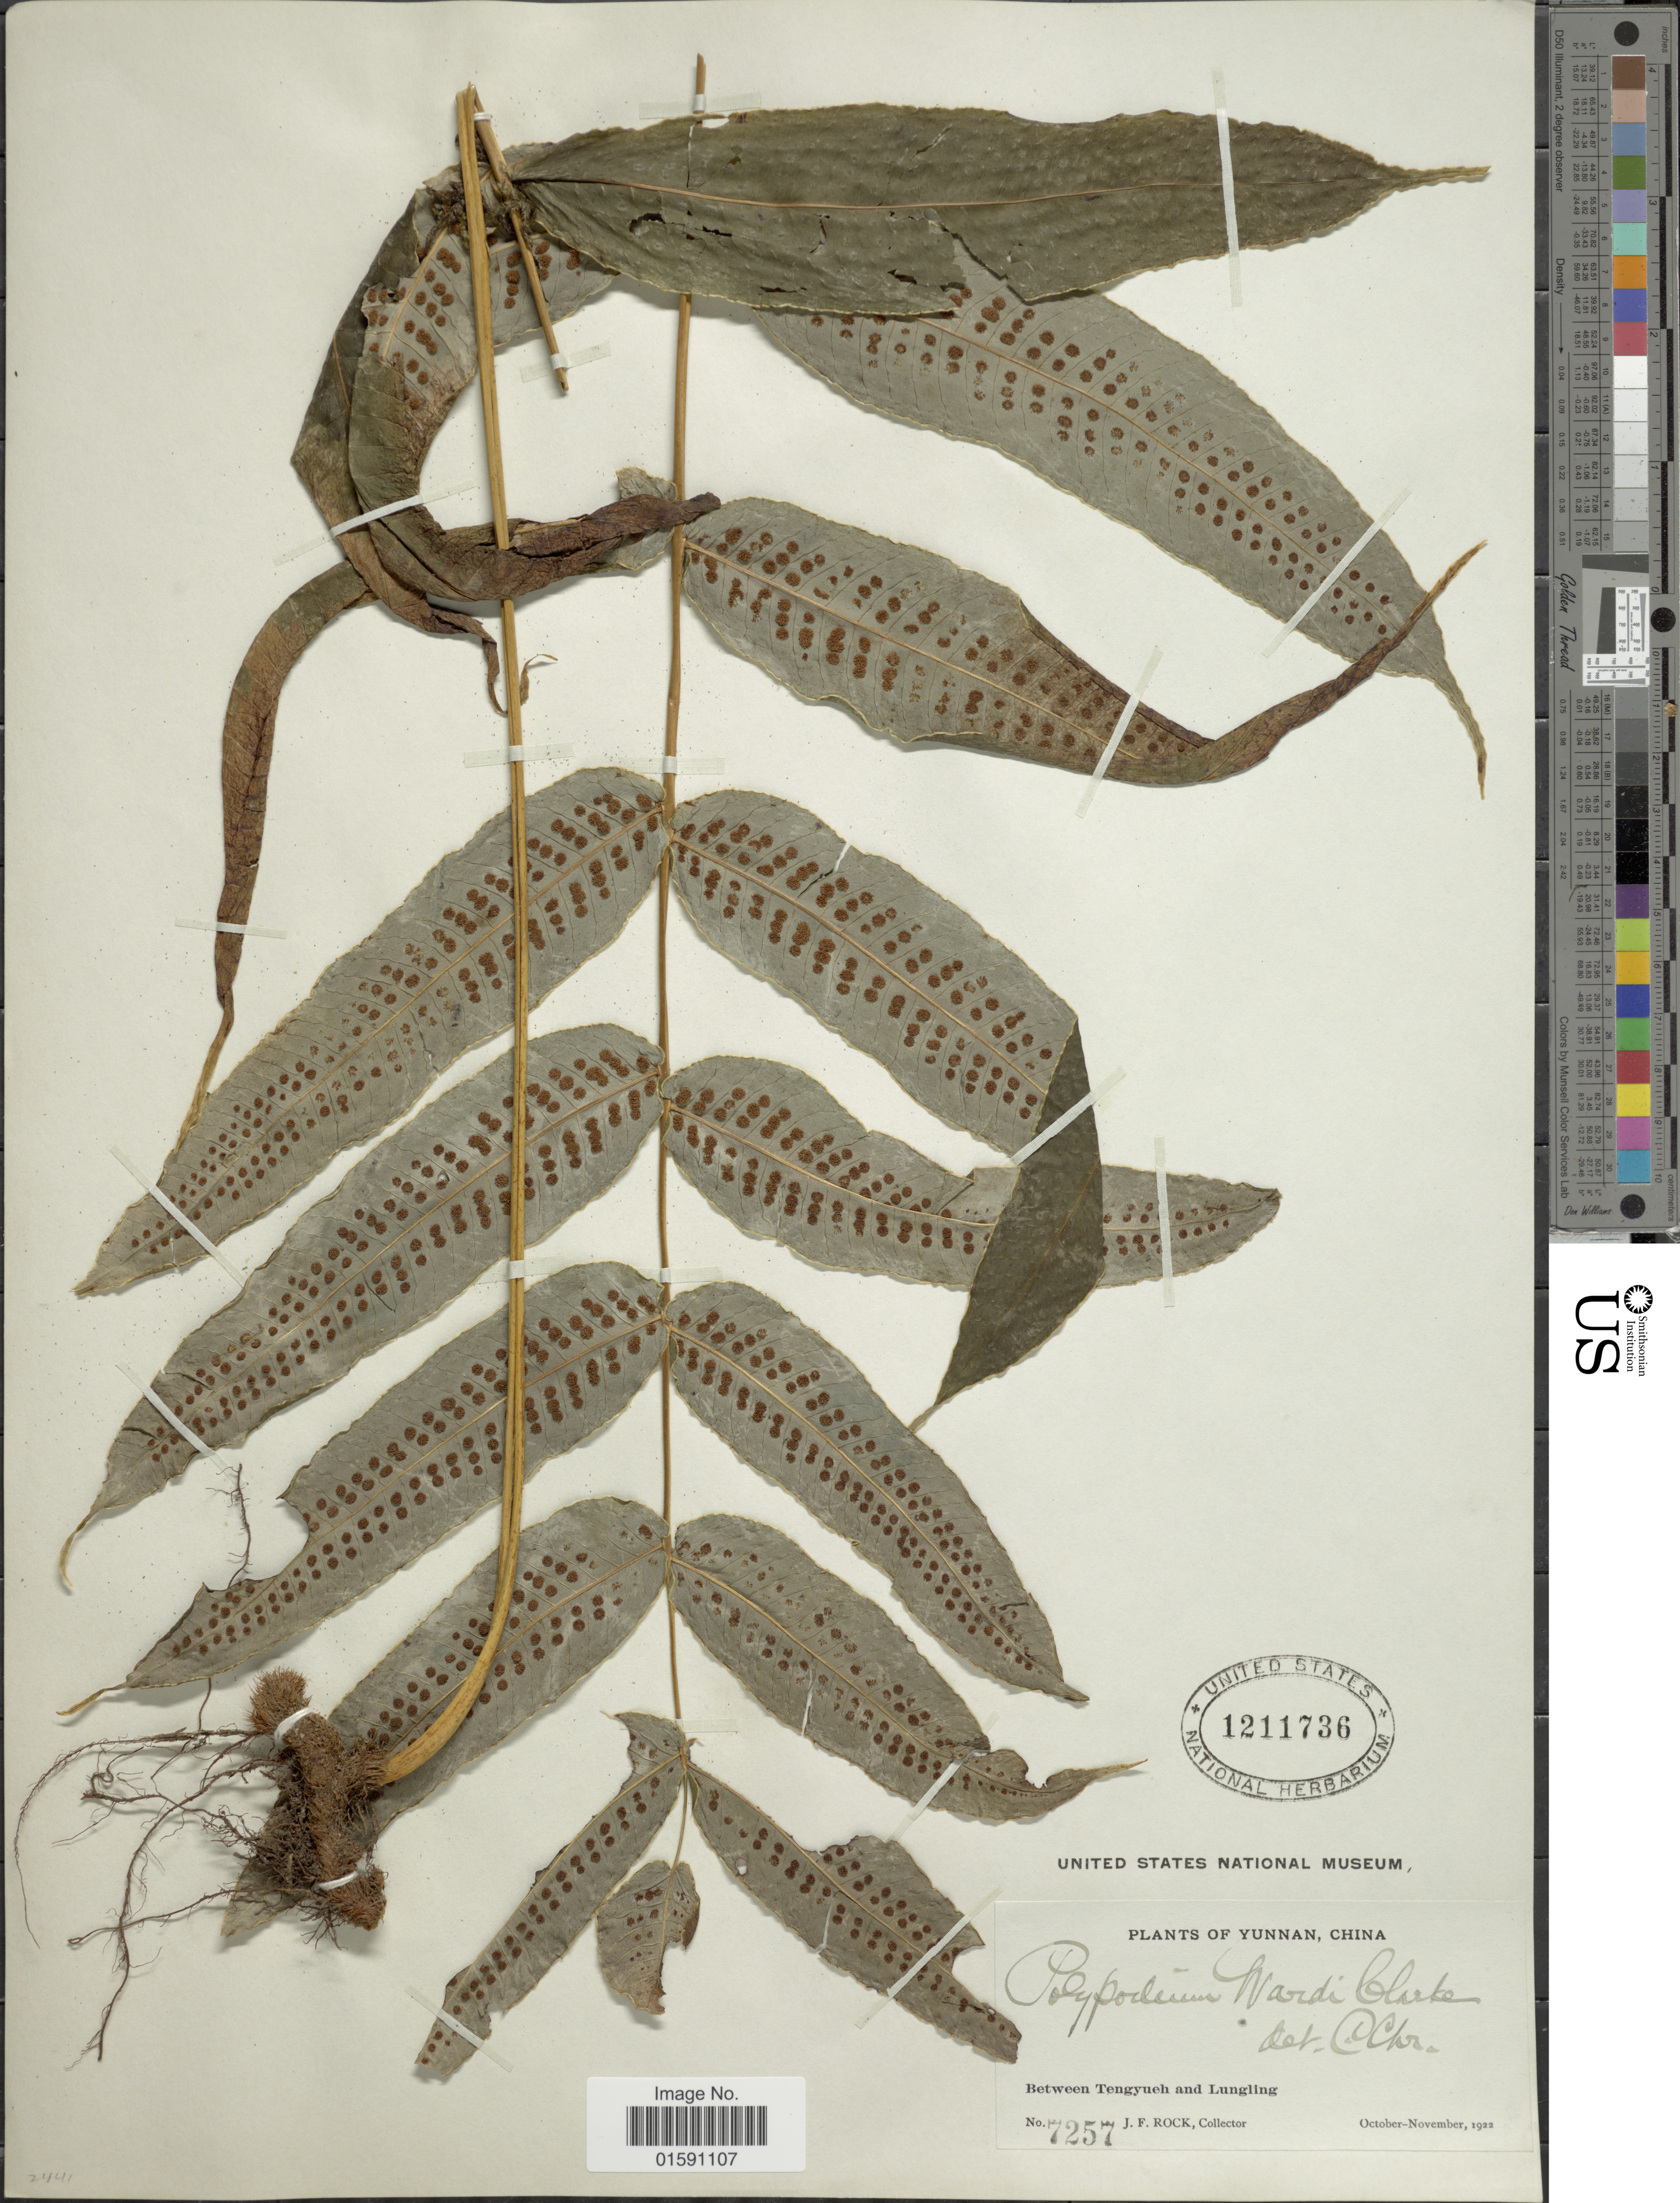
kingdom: Plantae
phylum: Tracheophyta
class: Polypodiopsida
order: Polypodiales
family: Polypodiaceae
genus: Arthromeris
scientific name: Arthromeris wardii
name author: (C.B. Clarke) Ching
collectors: J. Rock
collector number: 7257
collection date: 1922-10/1922-11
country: China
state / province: Yunnan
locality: Between Tengyueh and Lungling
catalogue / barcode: US 1211736